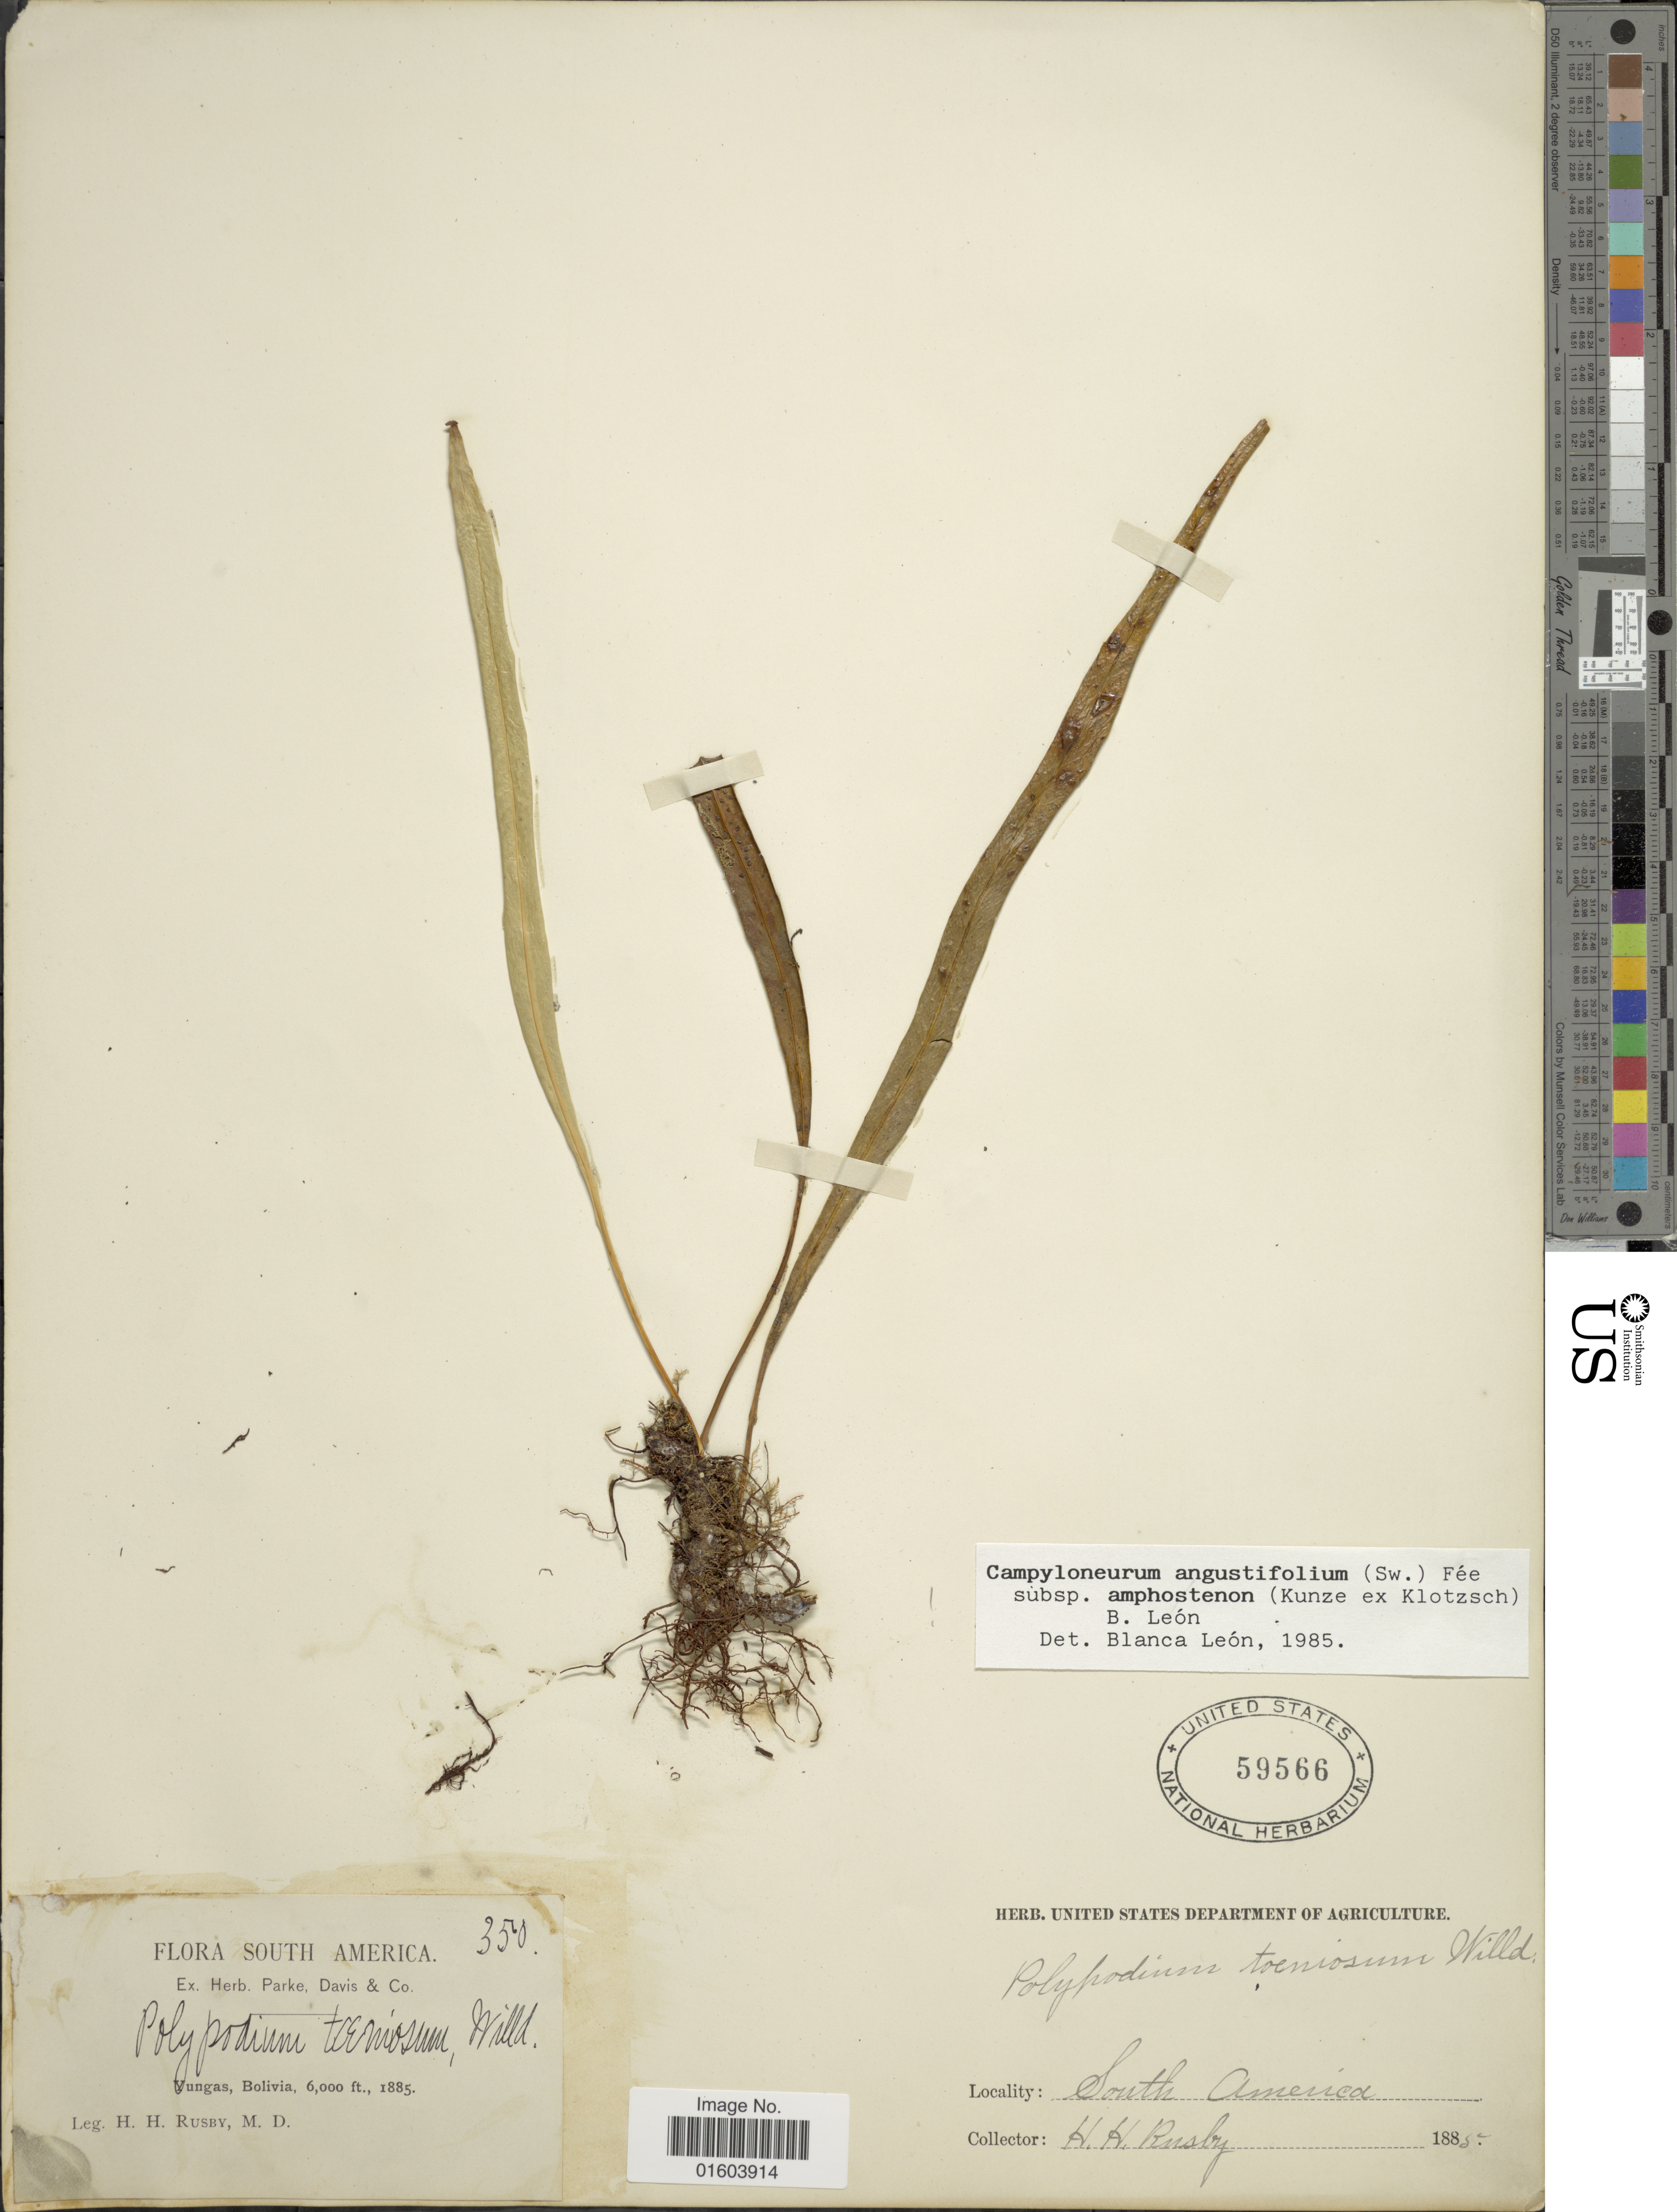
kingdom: Plantae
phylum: Tracheophyta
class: Polypodiopsida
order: Polypodiales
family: Polypodiaceae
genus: Campyloneurum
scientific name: Campyloneurum amphostenon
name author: (Kunze ex Klotzsch) Fée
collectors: H. H. Rusby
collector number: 350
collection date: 1885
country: Bolivia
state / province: La Paz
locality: Near Yungas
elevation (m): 1829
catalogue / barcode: US 59566